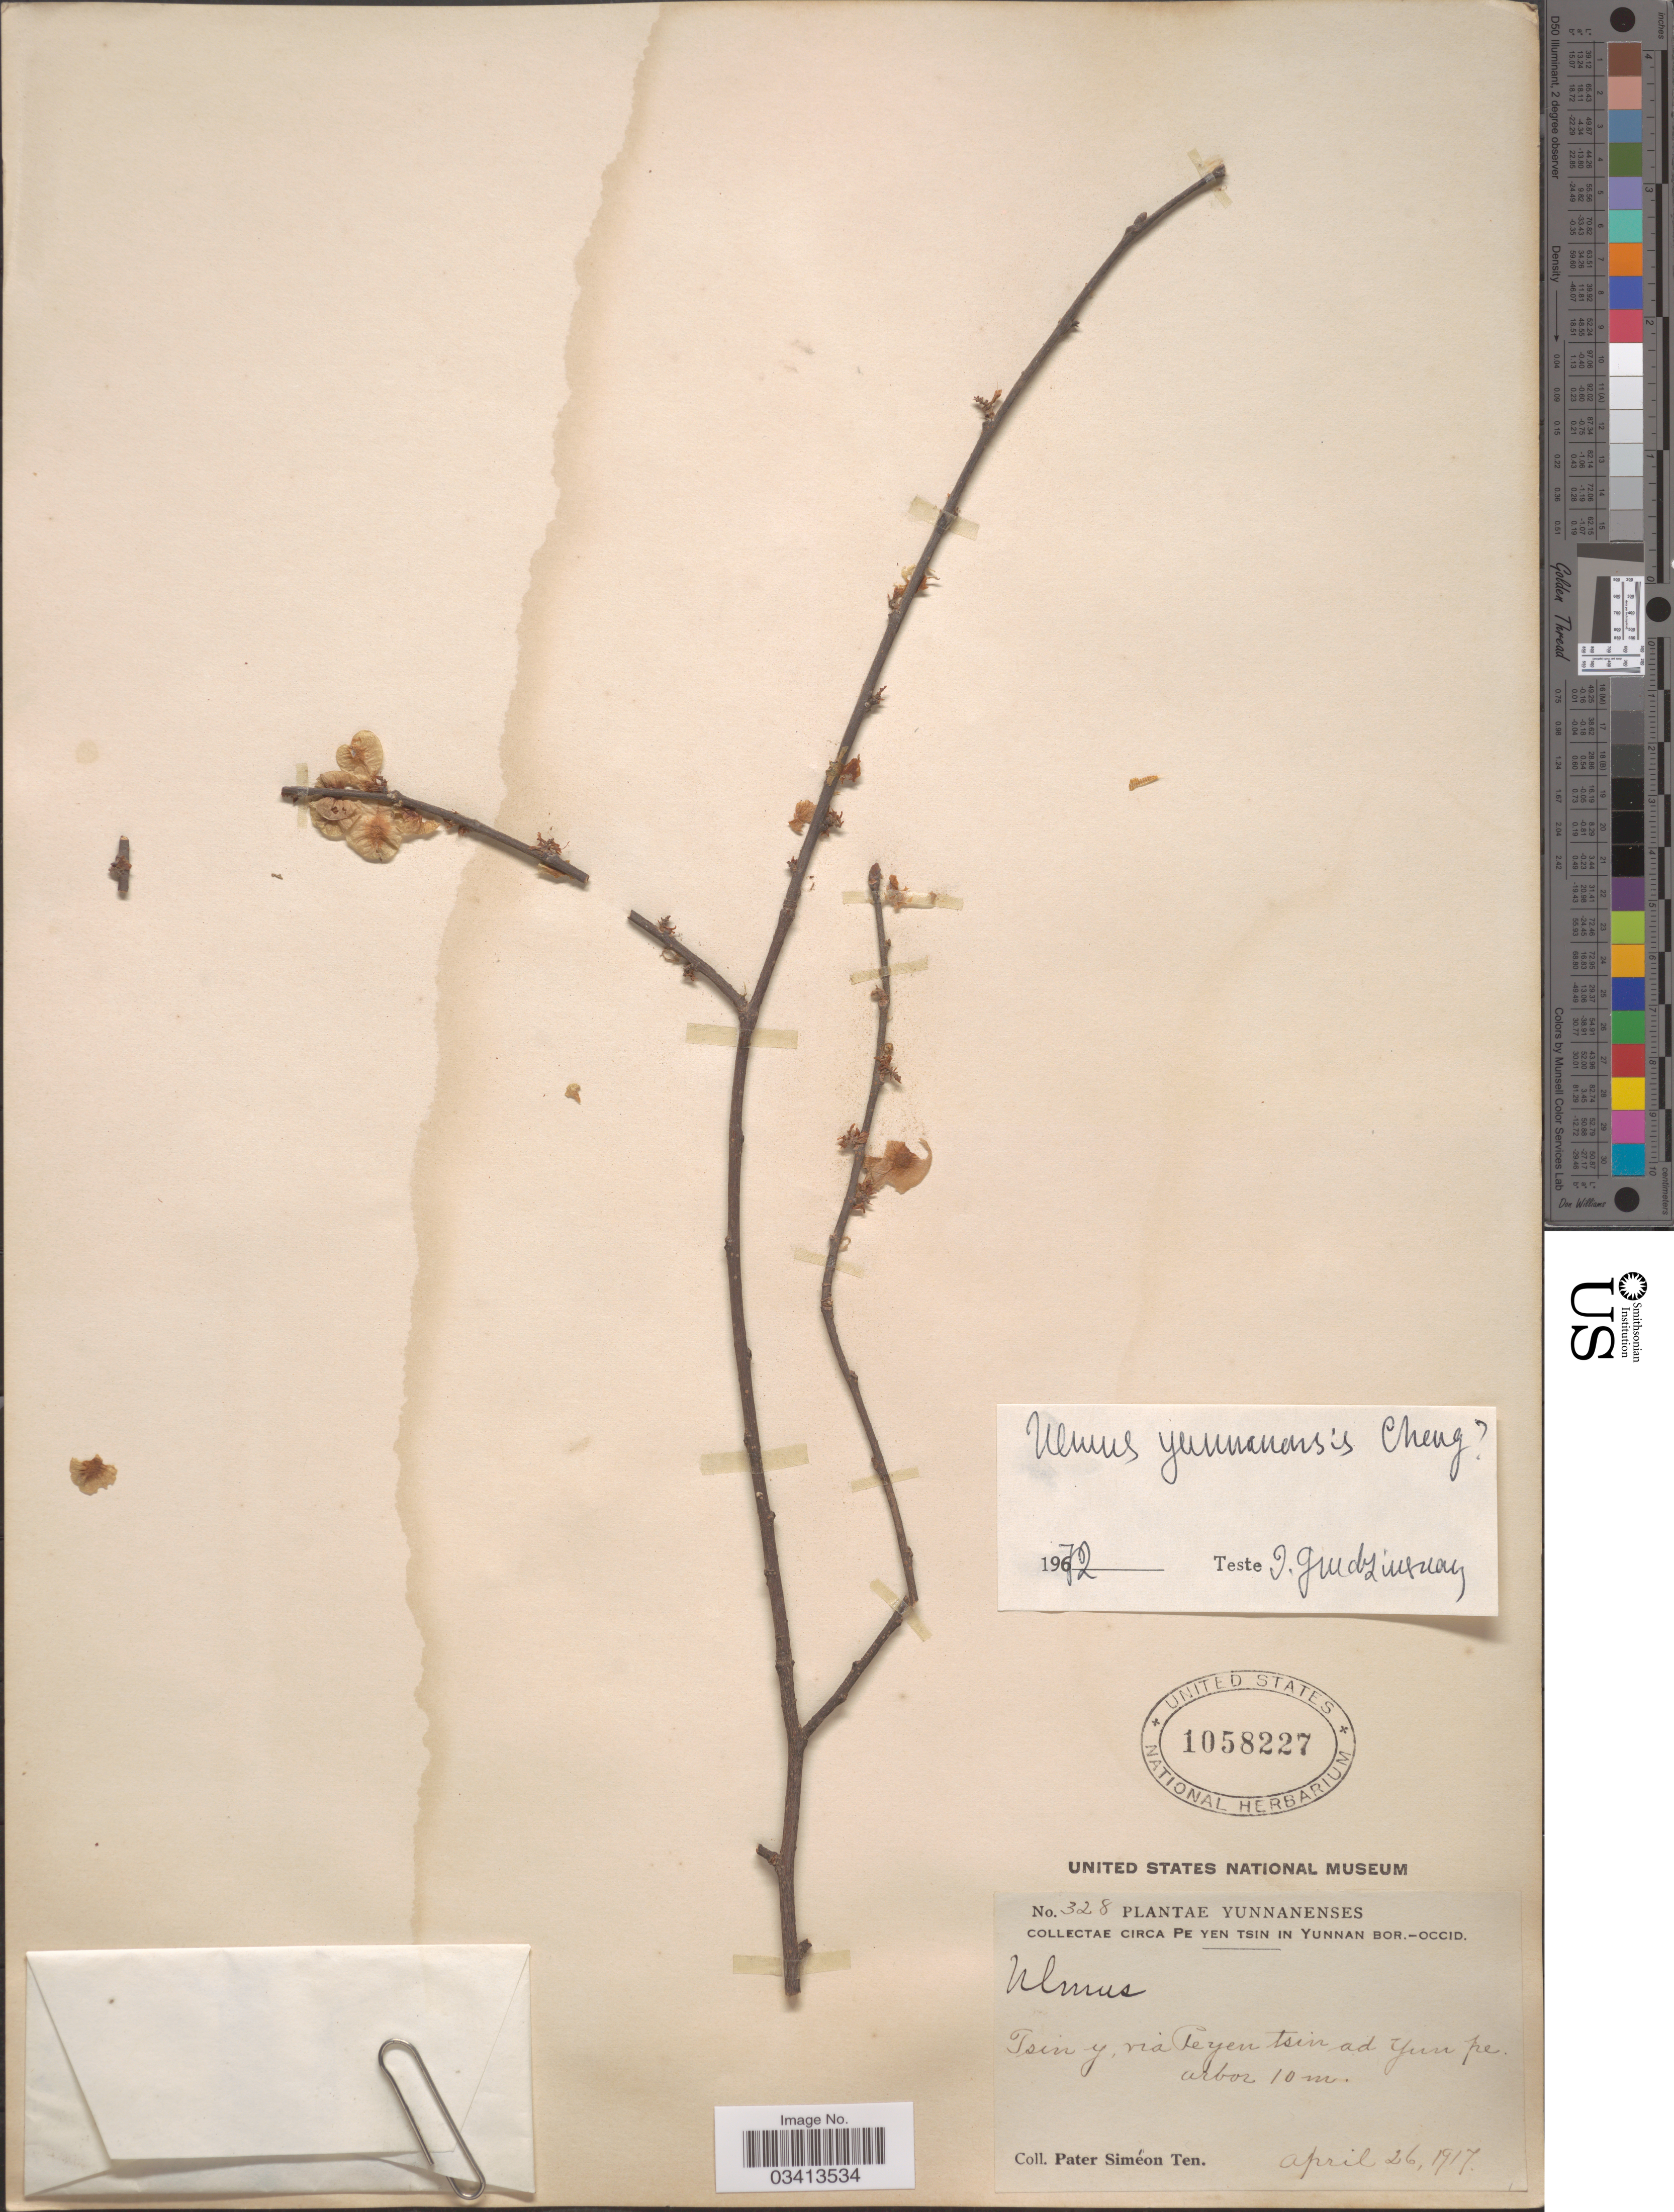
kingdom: Plantae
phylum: Tracheophyta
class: Magnoliopsida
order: Rosales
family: Ulmaceae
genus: Ulmus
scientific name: Ulmus yunnanensis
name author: W.C. Cheng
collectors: P. S. Ten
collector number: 328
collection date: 1917-04-26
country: China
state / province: Yunnan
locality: Circa Pe yen tsin in Yunnan bor.-occid. Tsin y, via Peten tsin ad Yun pe.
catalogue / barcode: US 1058227